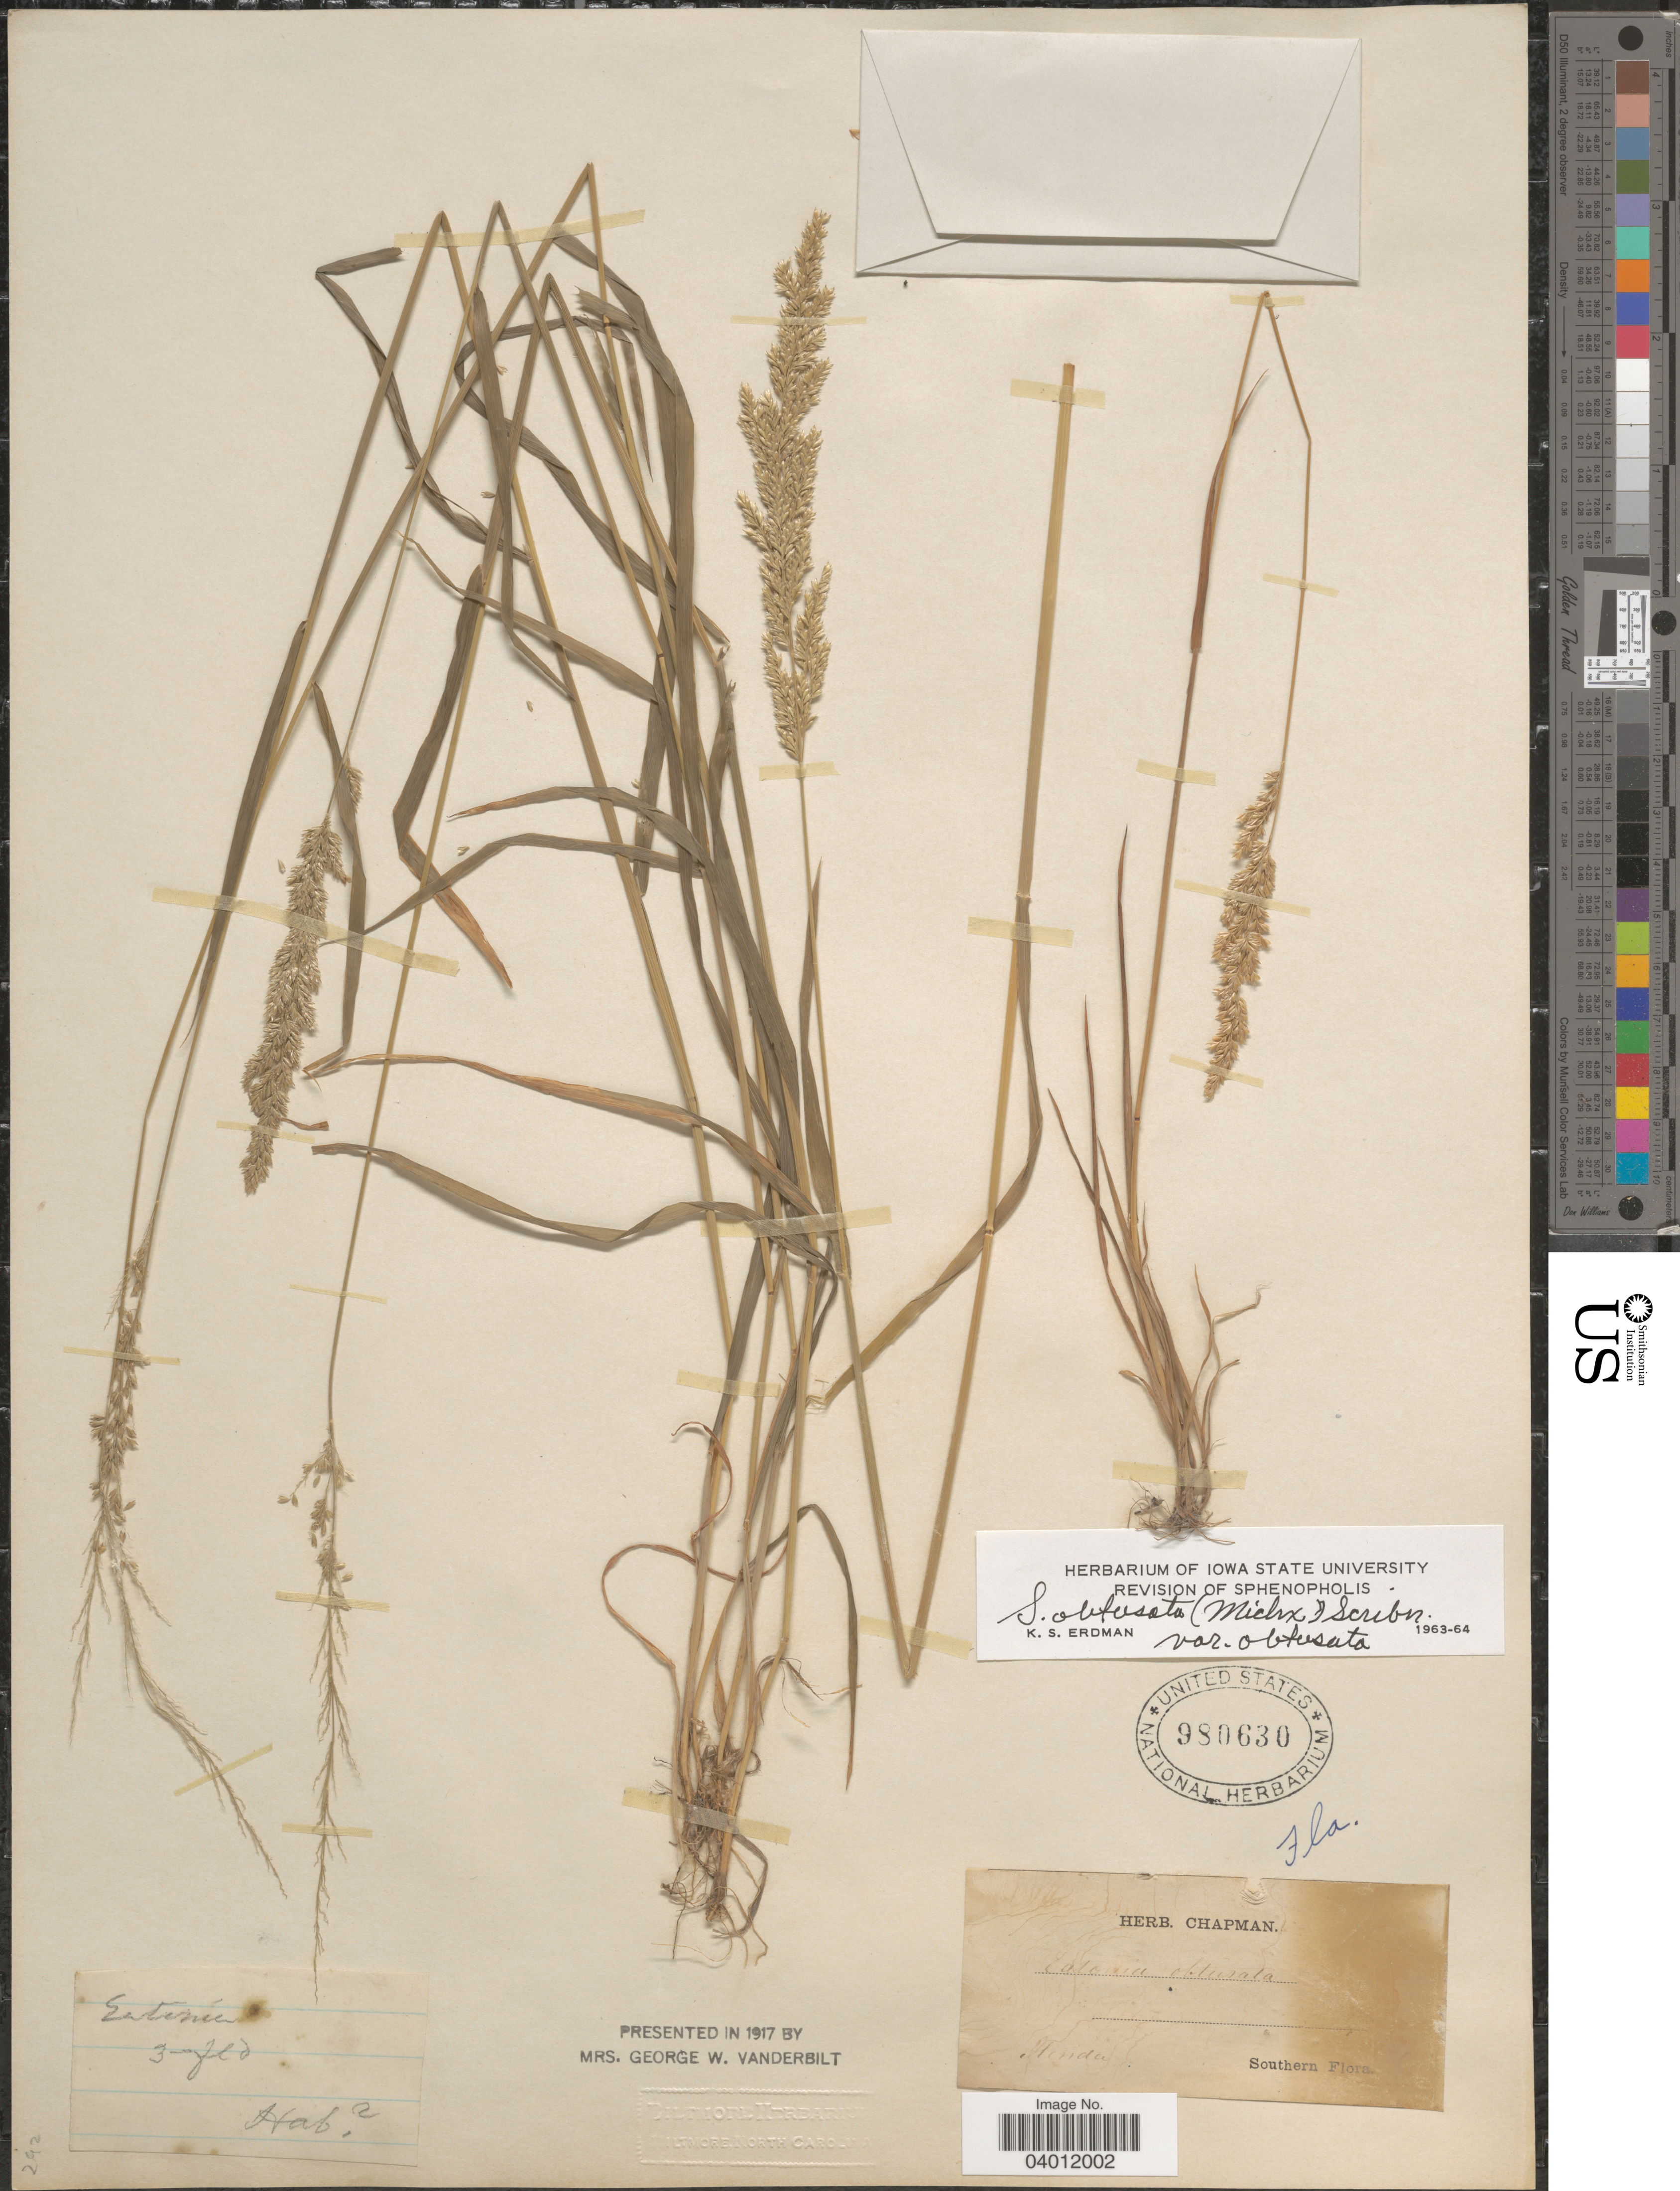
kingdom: Plantae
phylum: Tracheophyta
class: Liliopsida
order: Poales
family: Poaceae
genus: Sphenopholis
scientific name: Sphenopholis obtusata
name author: (Michx.) Scribn.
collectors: ex herb. Chapman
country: United States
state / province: Florida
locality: Southern.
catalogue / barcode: US 980630